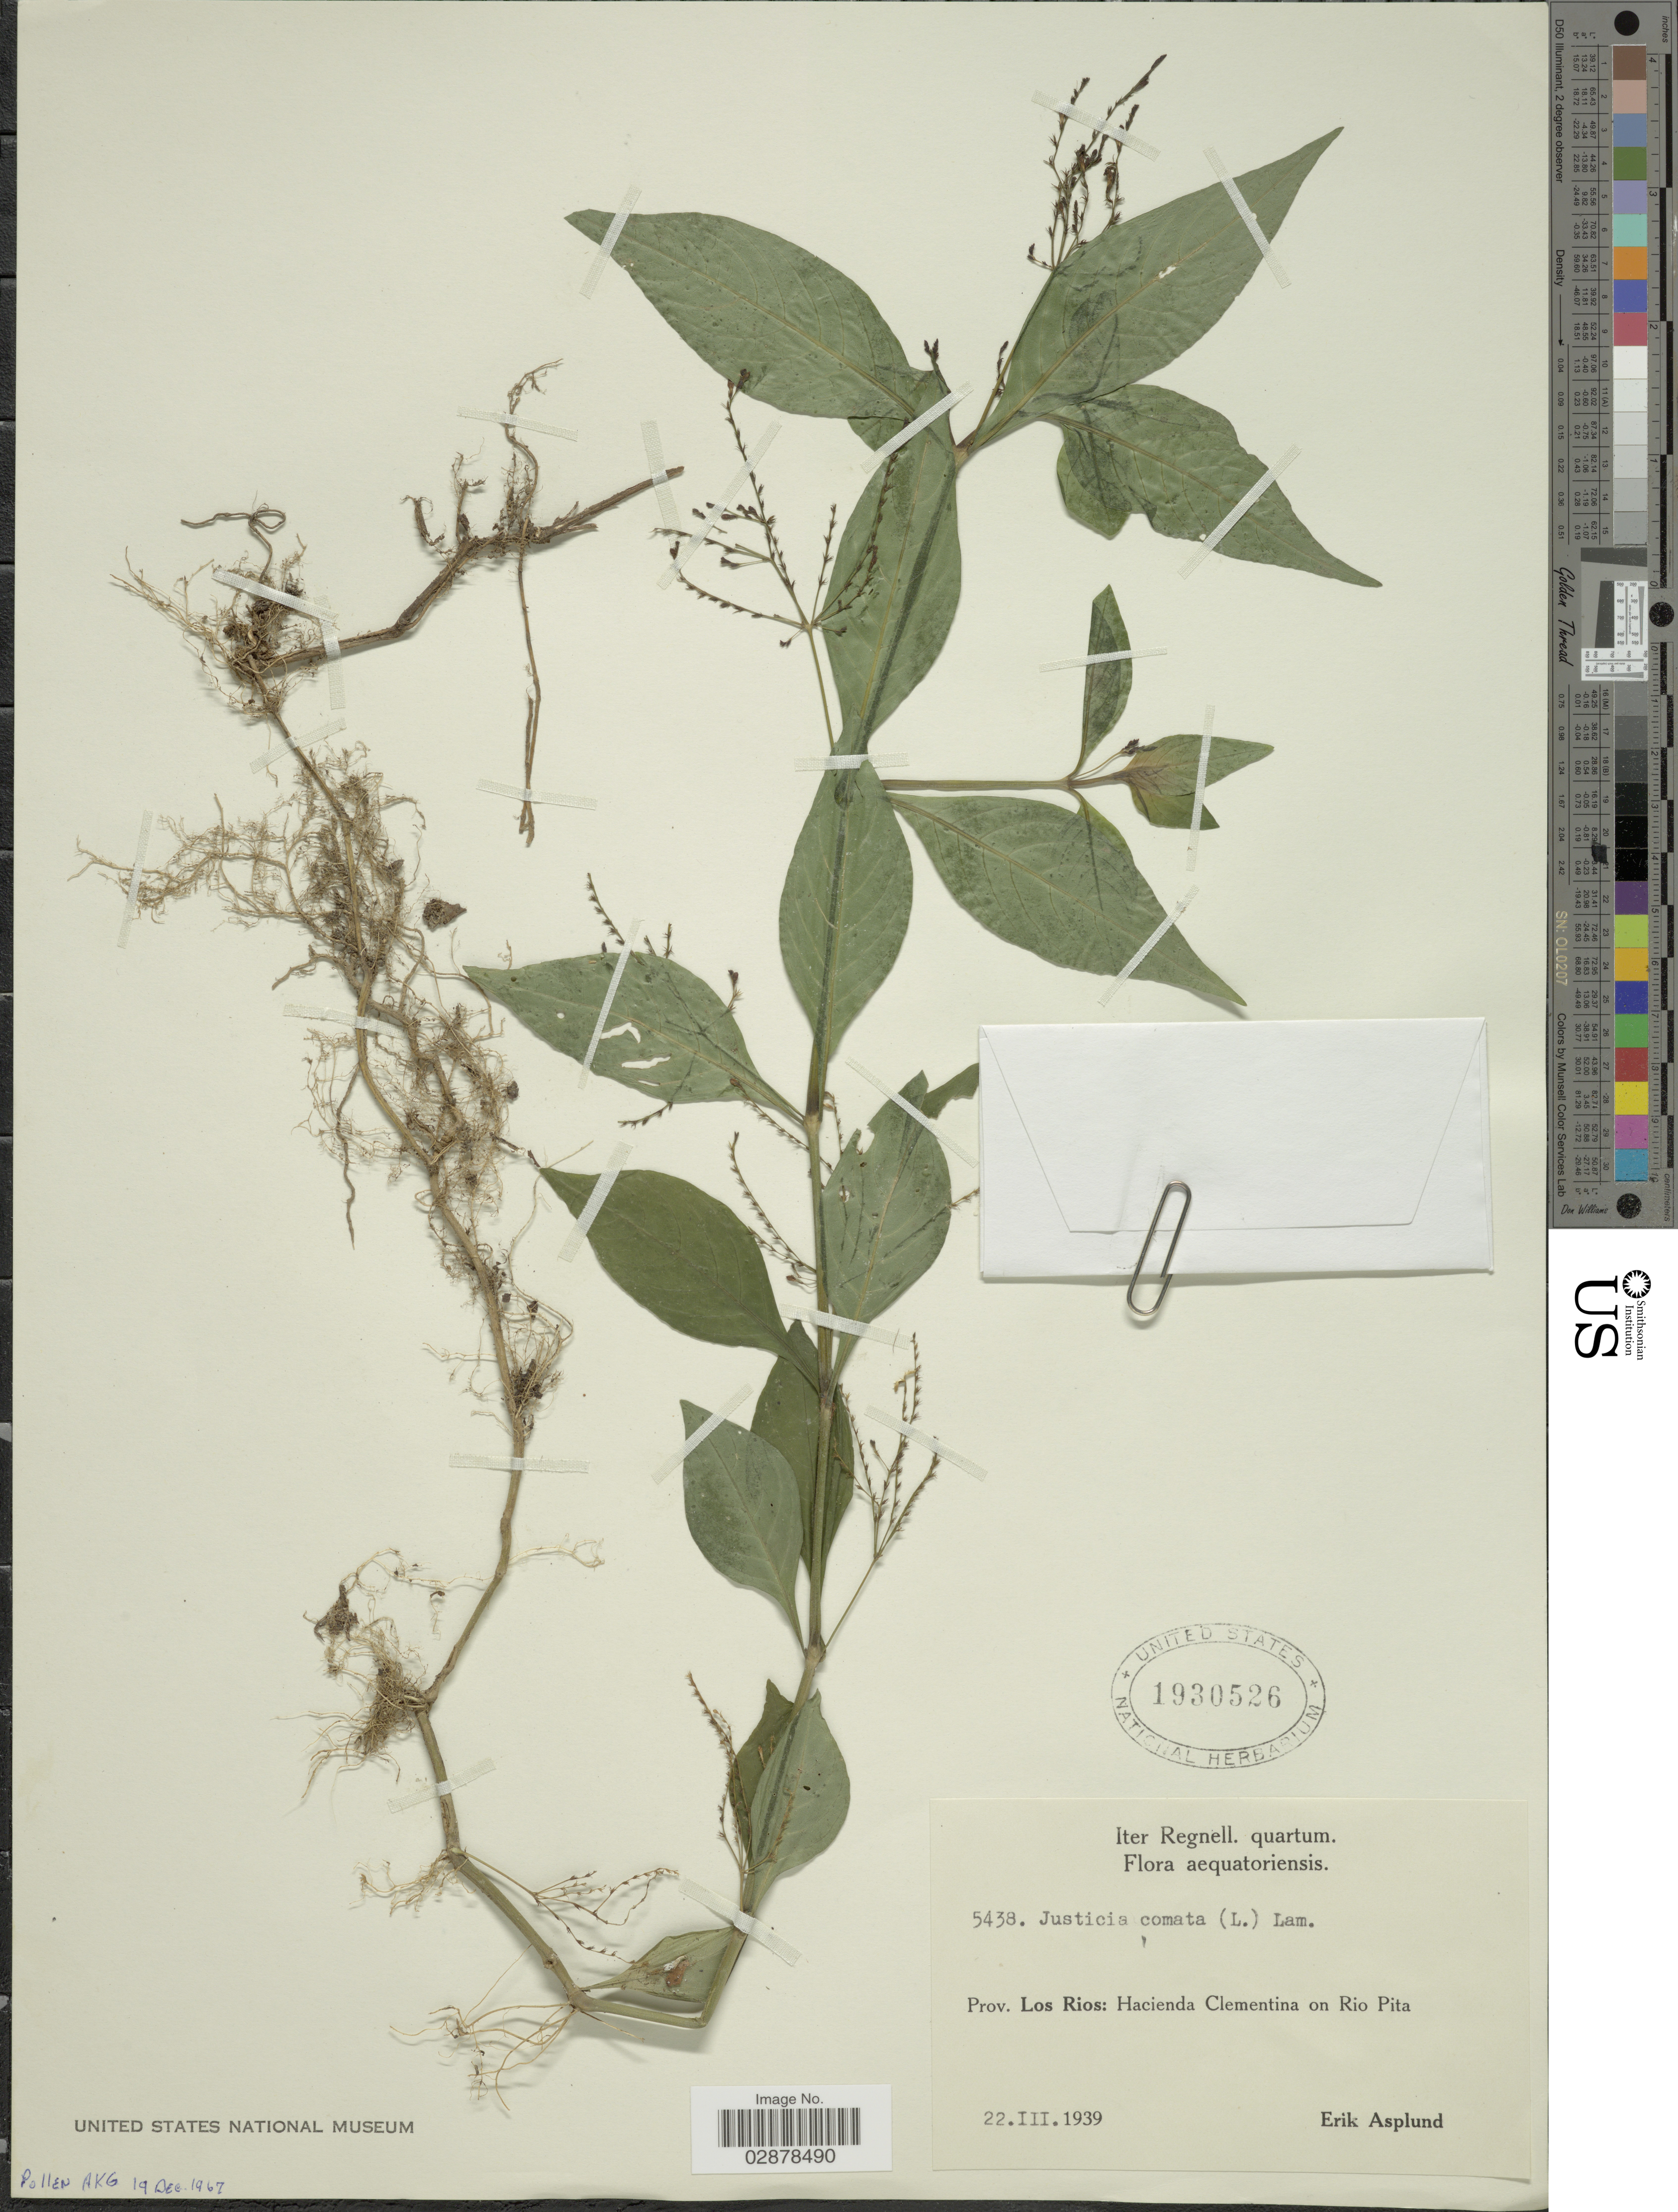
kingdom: Plantae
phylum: Tracheophyta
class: Magnoliopsida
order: Lamiales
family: Acanthaceae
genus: Justicia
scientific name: Justicia comata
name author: (L.) Lam.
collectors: E. Asplund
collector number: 5438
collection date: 1939-03-22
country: Ecuador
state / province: Los Ríos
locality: Hacienda Clementina on Rio Pita.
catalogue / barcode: US 1930526